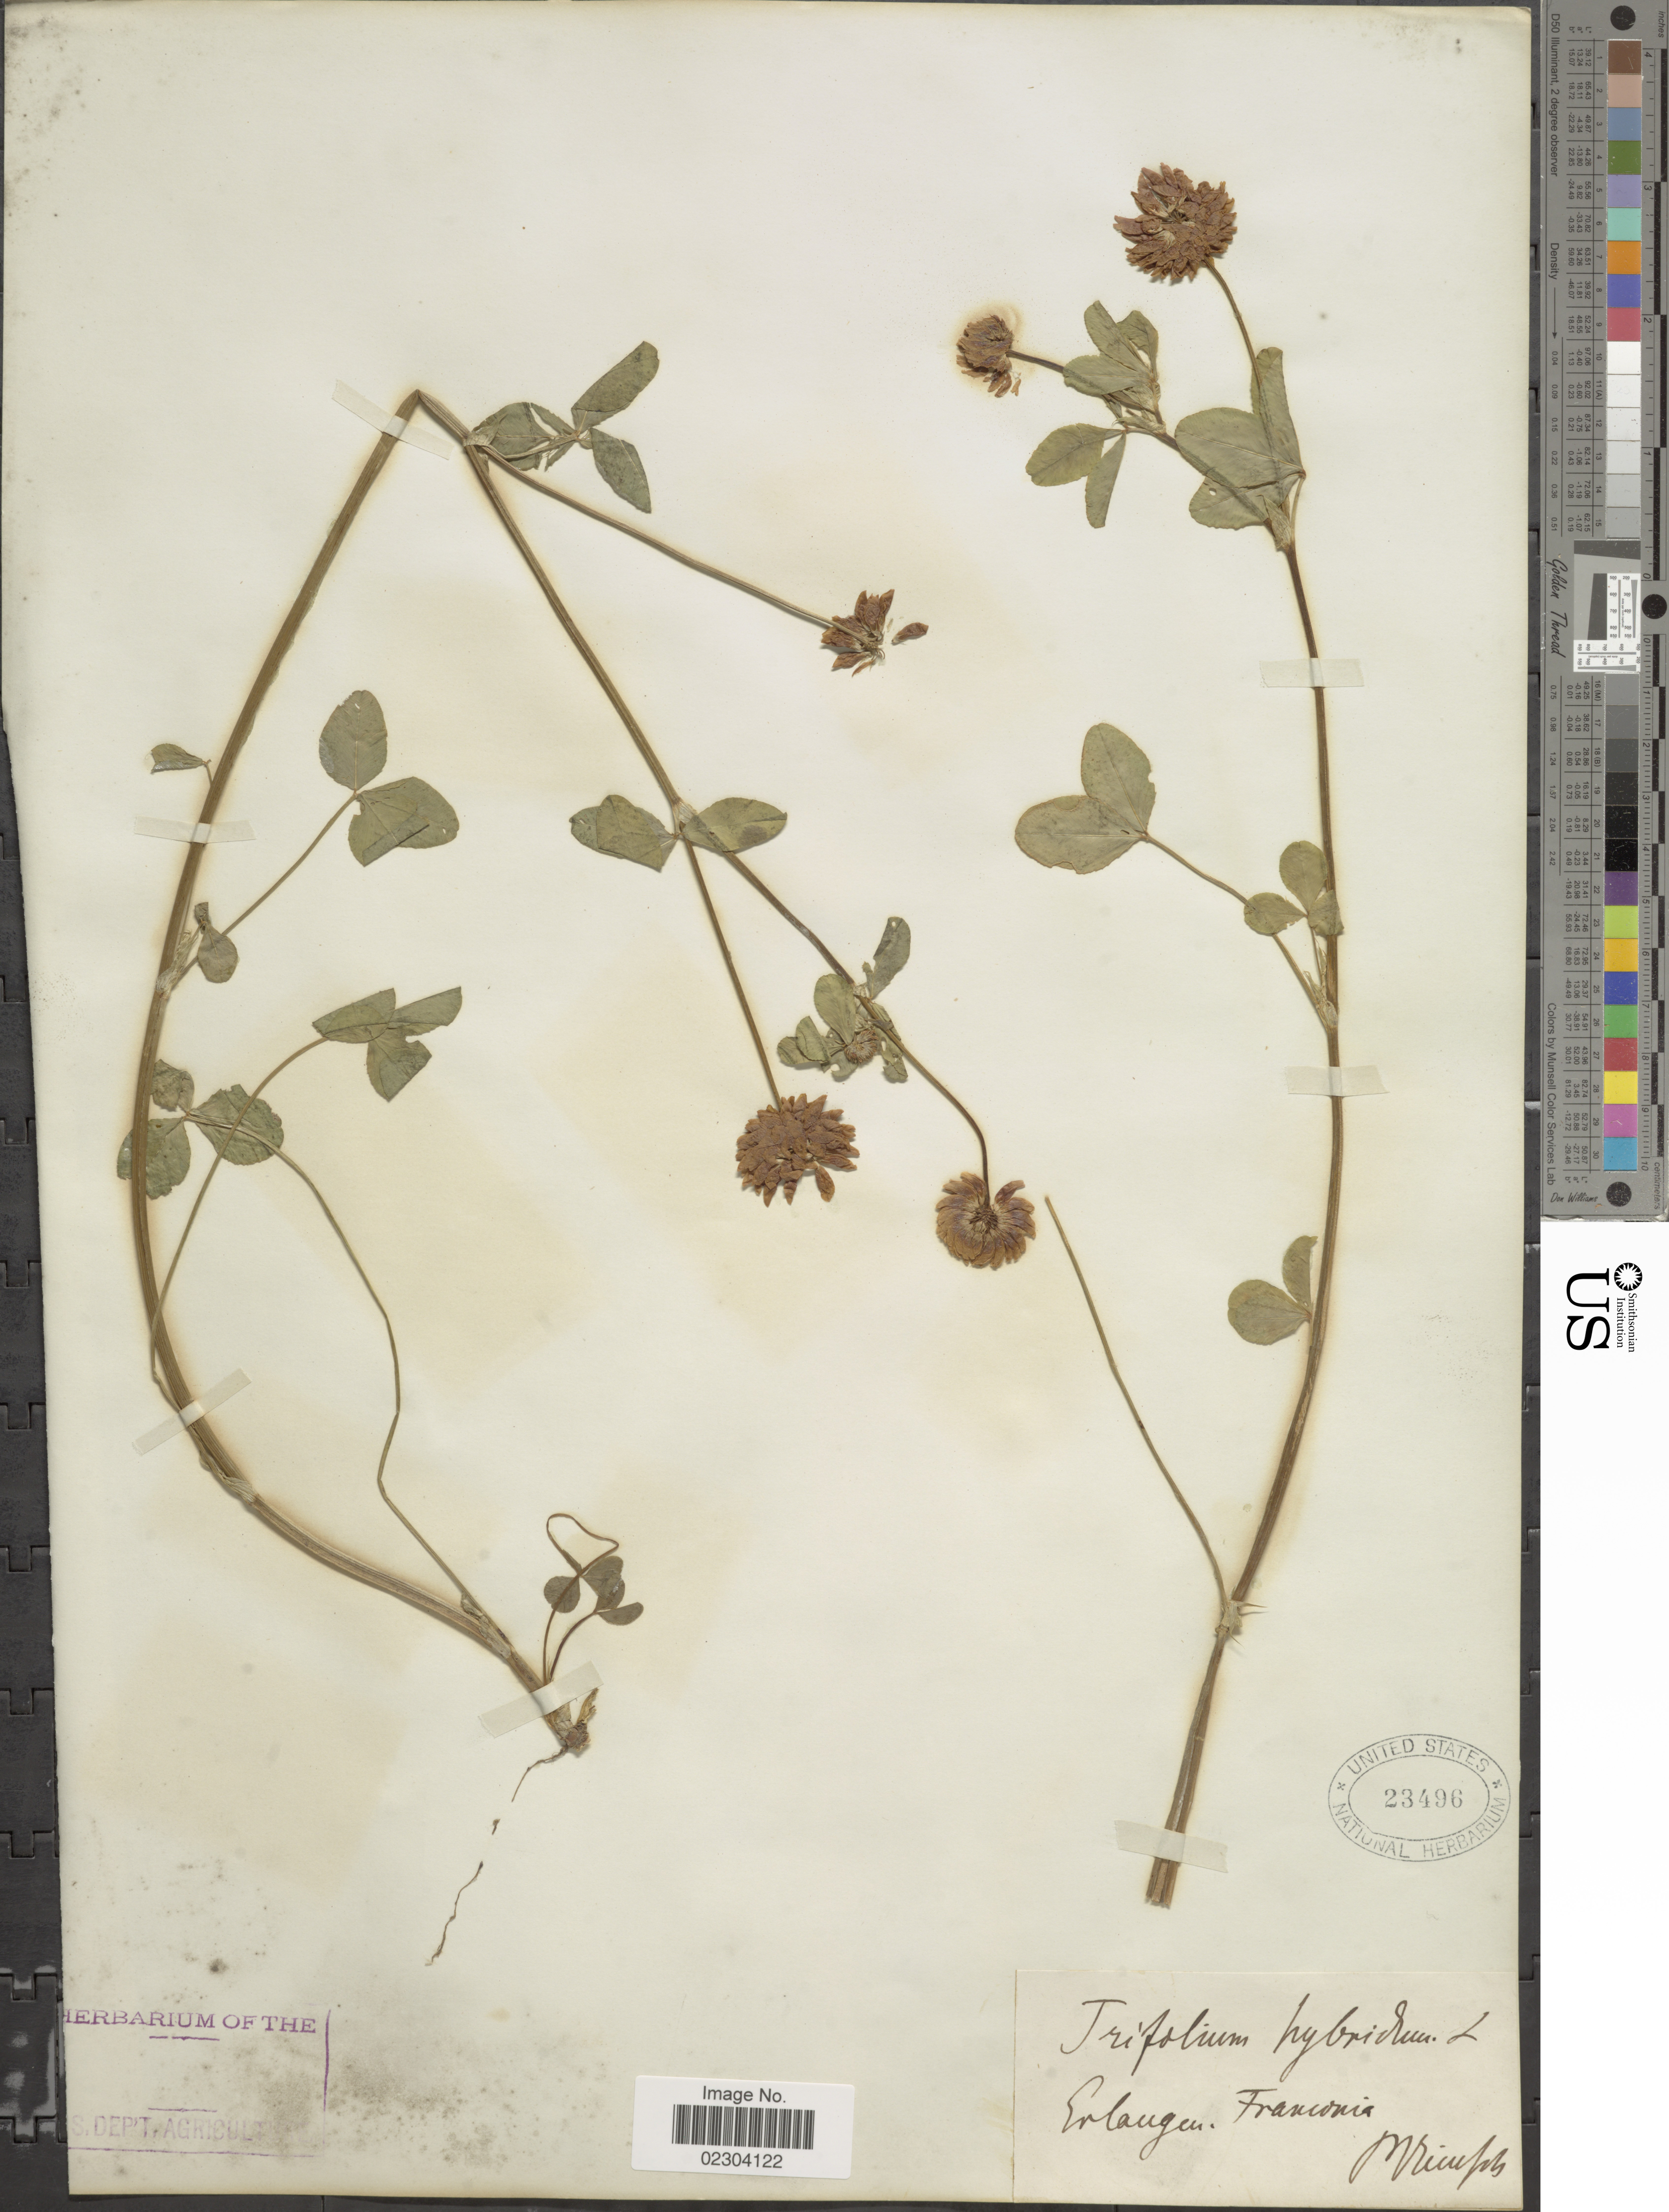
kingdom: Plantae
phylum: Tracheophyta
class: Magnoliopsida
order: Fabales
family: Fabaceae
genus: Trifolium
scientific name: Trifolium hybridum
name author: L.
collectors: -. Schotts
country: Germany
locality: Erlangen, Franconia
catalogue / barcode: US 23496